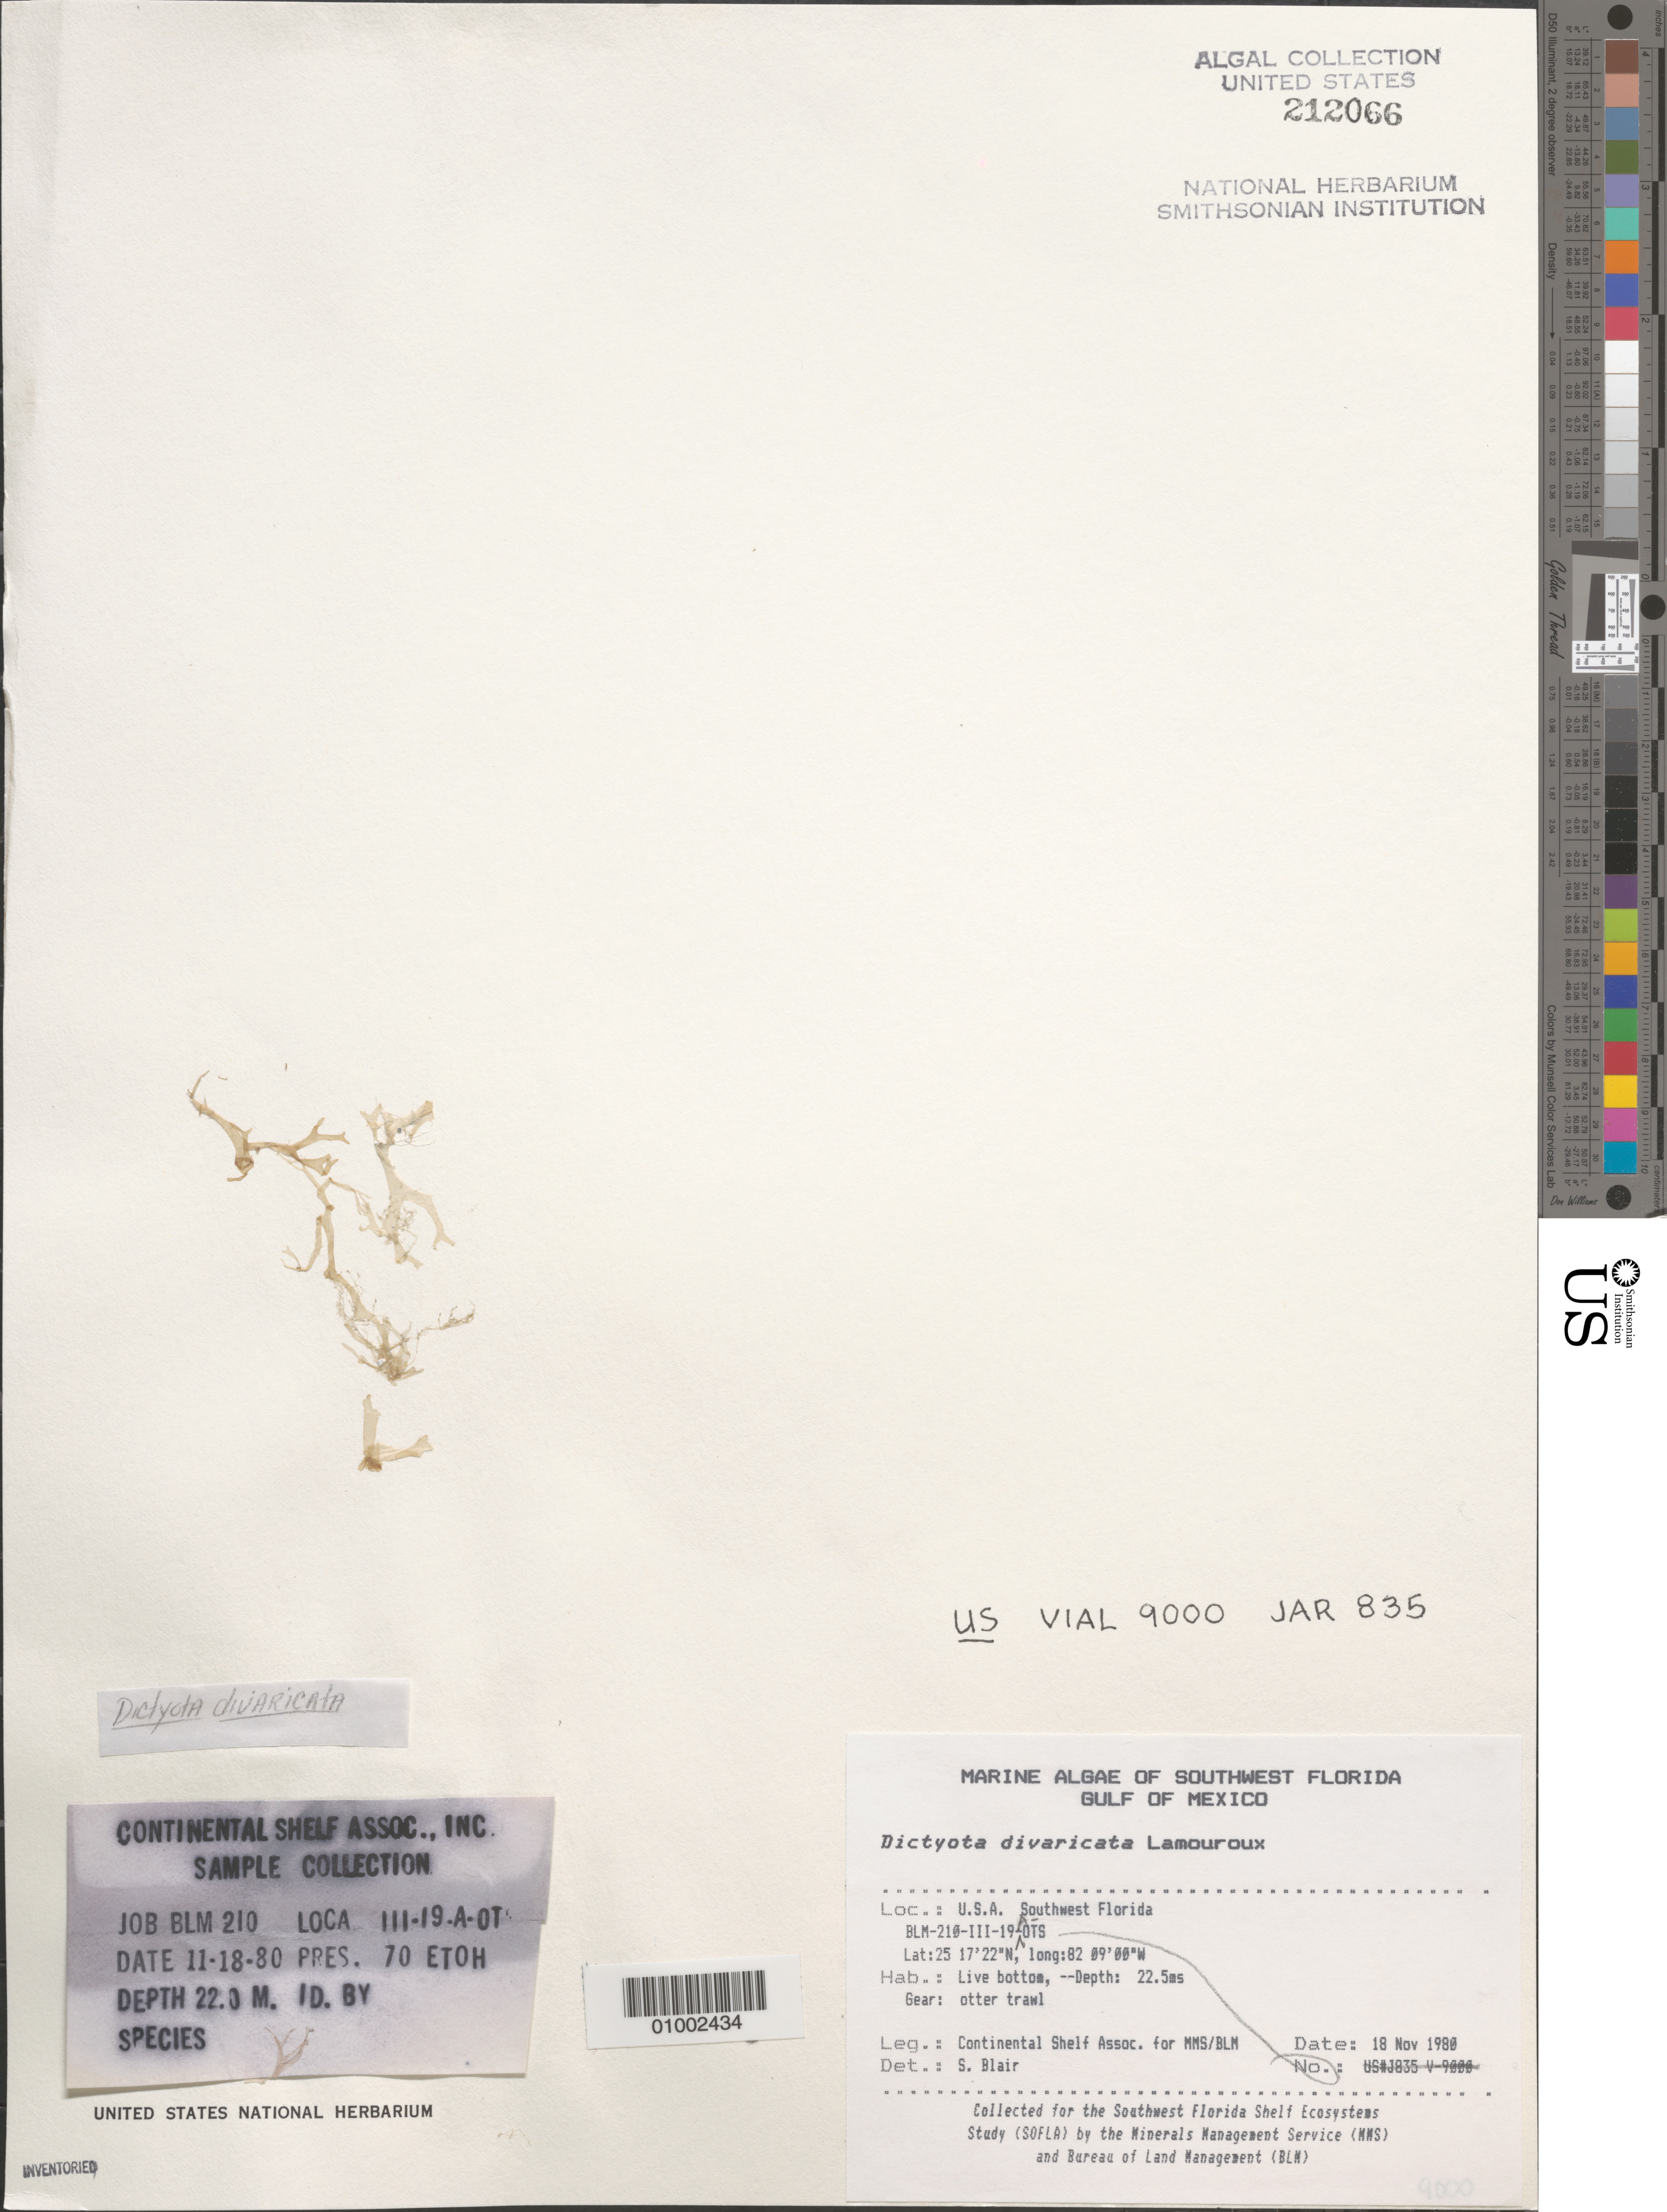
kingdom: Chromista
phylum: Ochrophyta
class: Phaeophyceae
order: Dictyotales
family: Dictyotaceae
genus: Dictyota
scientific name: Dictyota divaricata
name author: J.V.Lamouroux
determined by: Blair, S. M.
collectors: Continental Shelf Associates for the MMS/BLM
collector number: BLM-210-III-19-A-OTS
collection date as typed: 18 Nov 1980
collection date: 1980-11-18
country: United States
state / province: Florida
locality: Gulf of Mexico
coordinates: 25 17'22"N, 82 09'00"W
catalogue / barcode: US 212066